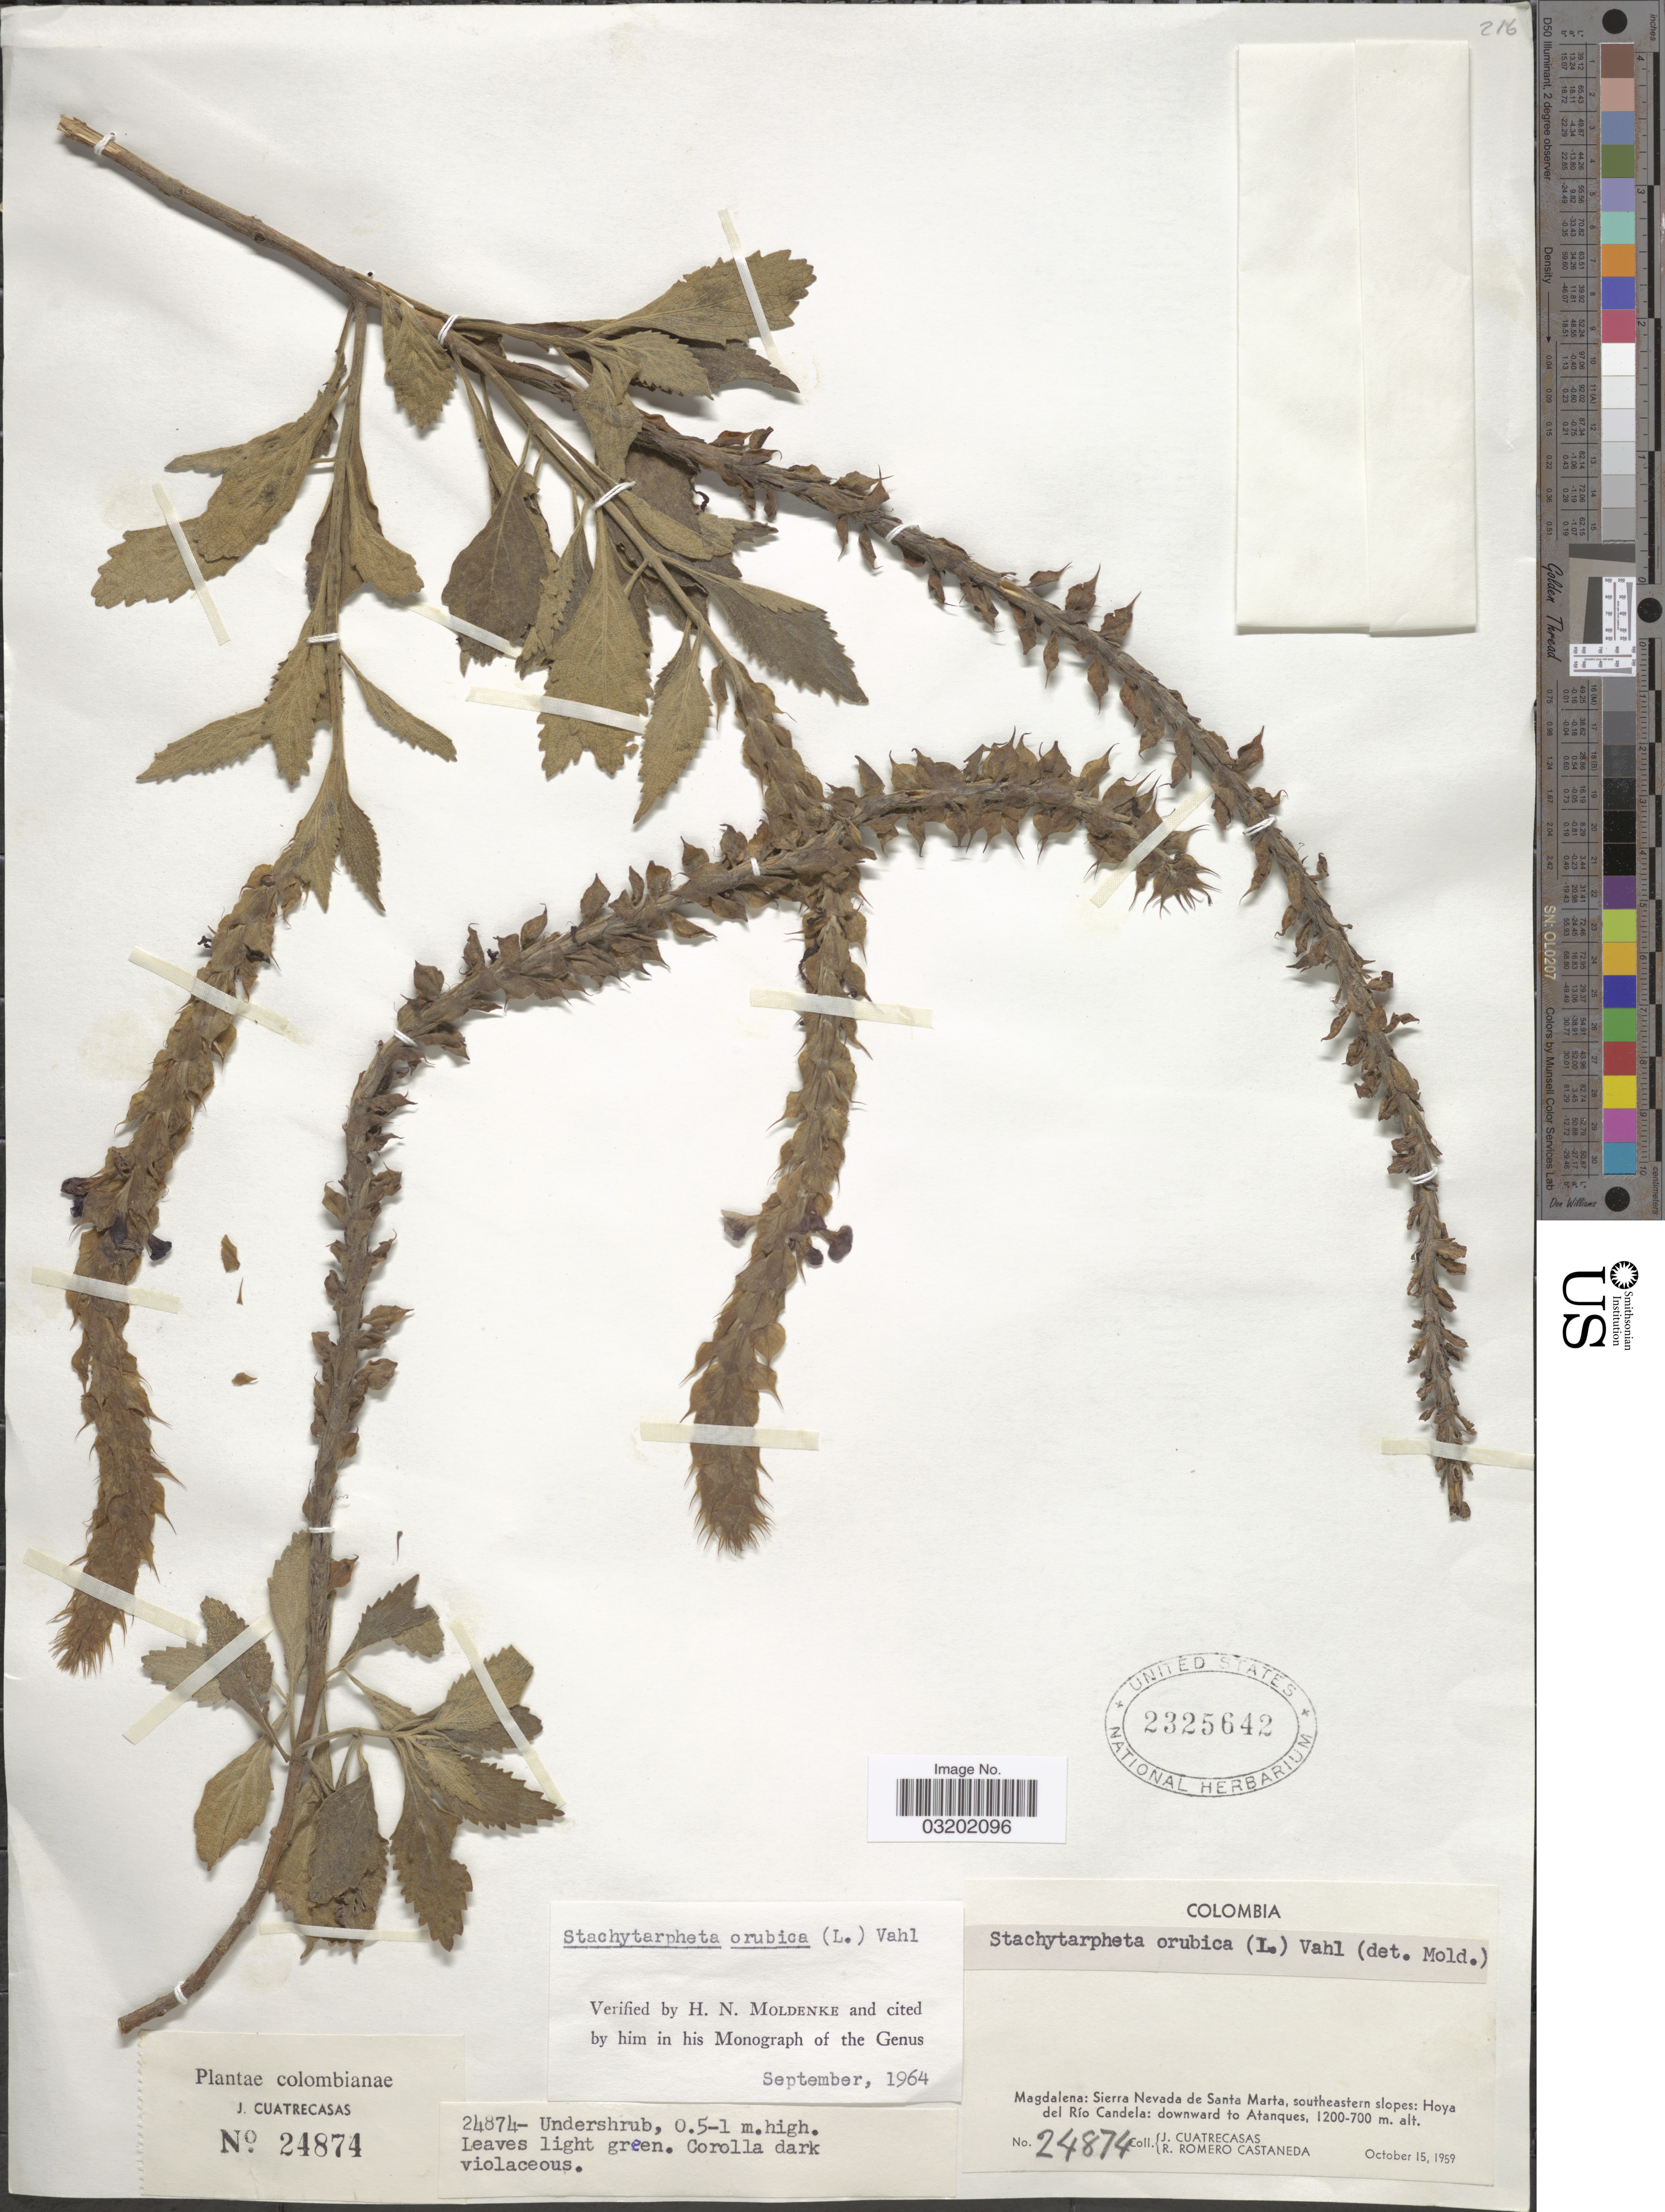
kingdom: Plantae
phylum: Tracheophyta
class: Magnoliopsida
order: Lamiales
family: Verbenaceae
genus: Stachytarpheta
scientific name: Stachytarpheta orubica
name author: (L.) Vahl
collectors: J. Cuatrecasas & R. Romero Castañeda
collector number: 24874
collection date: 1959-10-15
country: Colombia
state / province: Magdalena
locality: Sierra Nevada de Santa Marta, southeastern slopes: Hoya del Río Candela: downward to Atanques.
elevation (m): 1200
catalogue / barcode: US 2325642